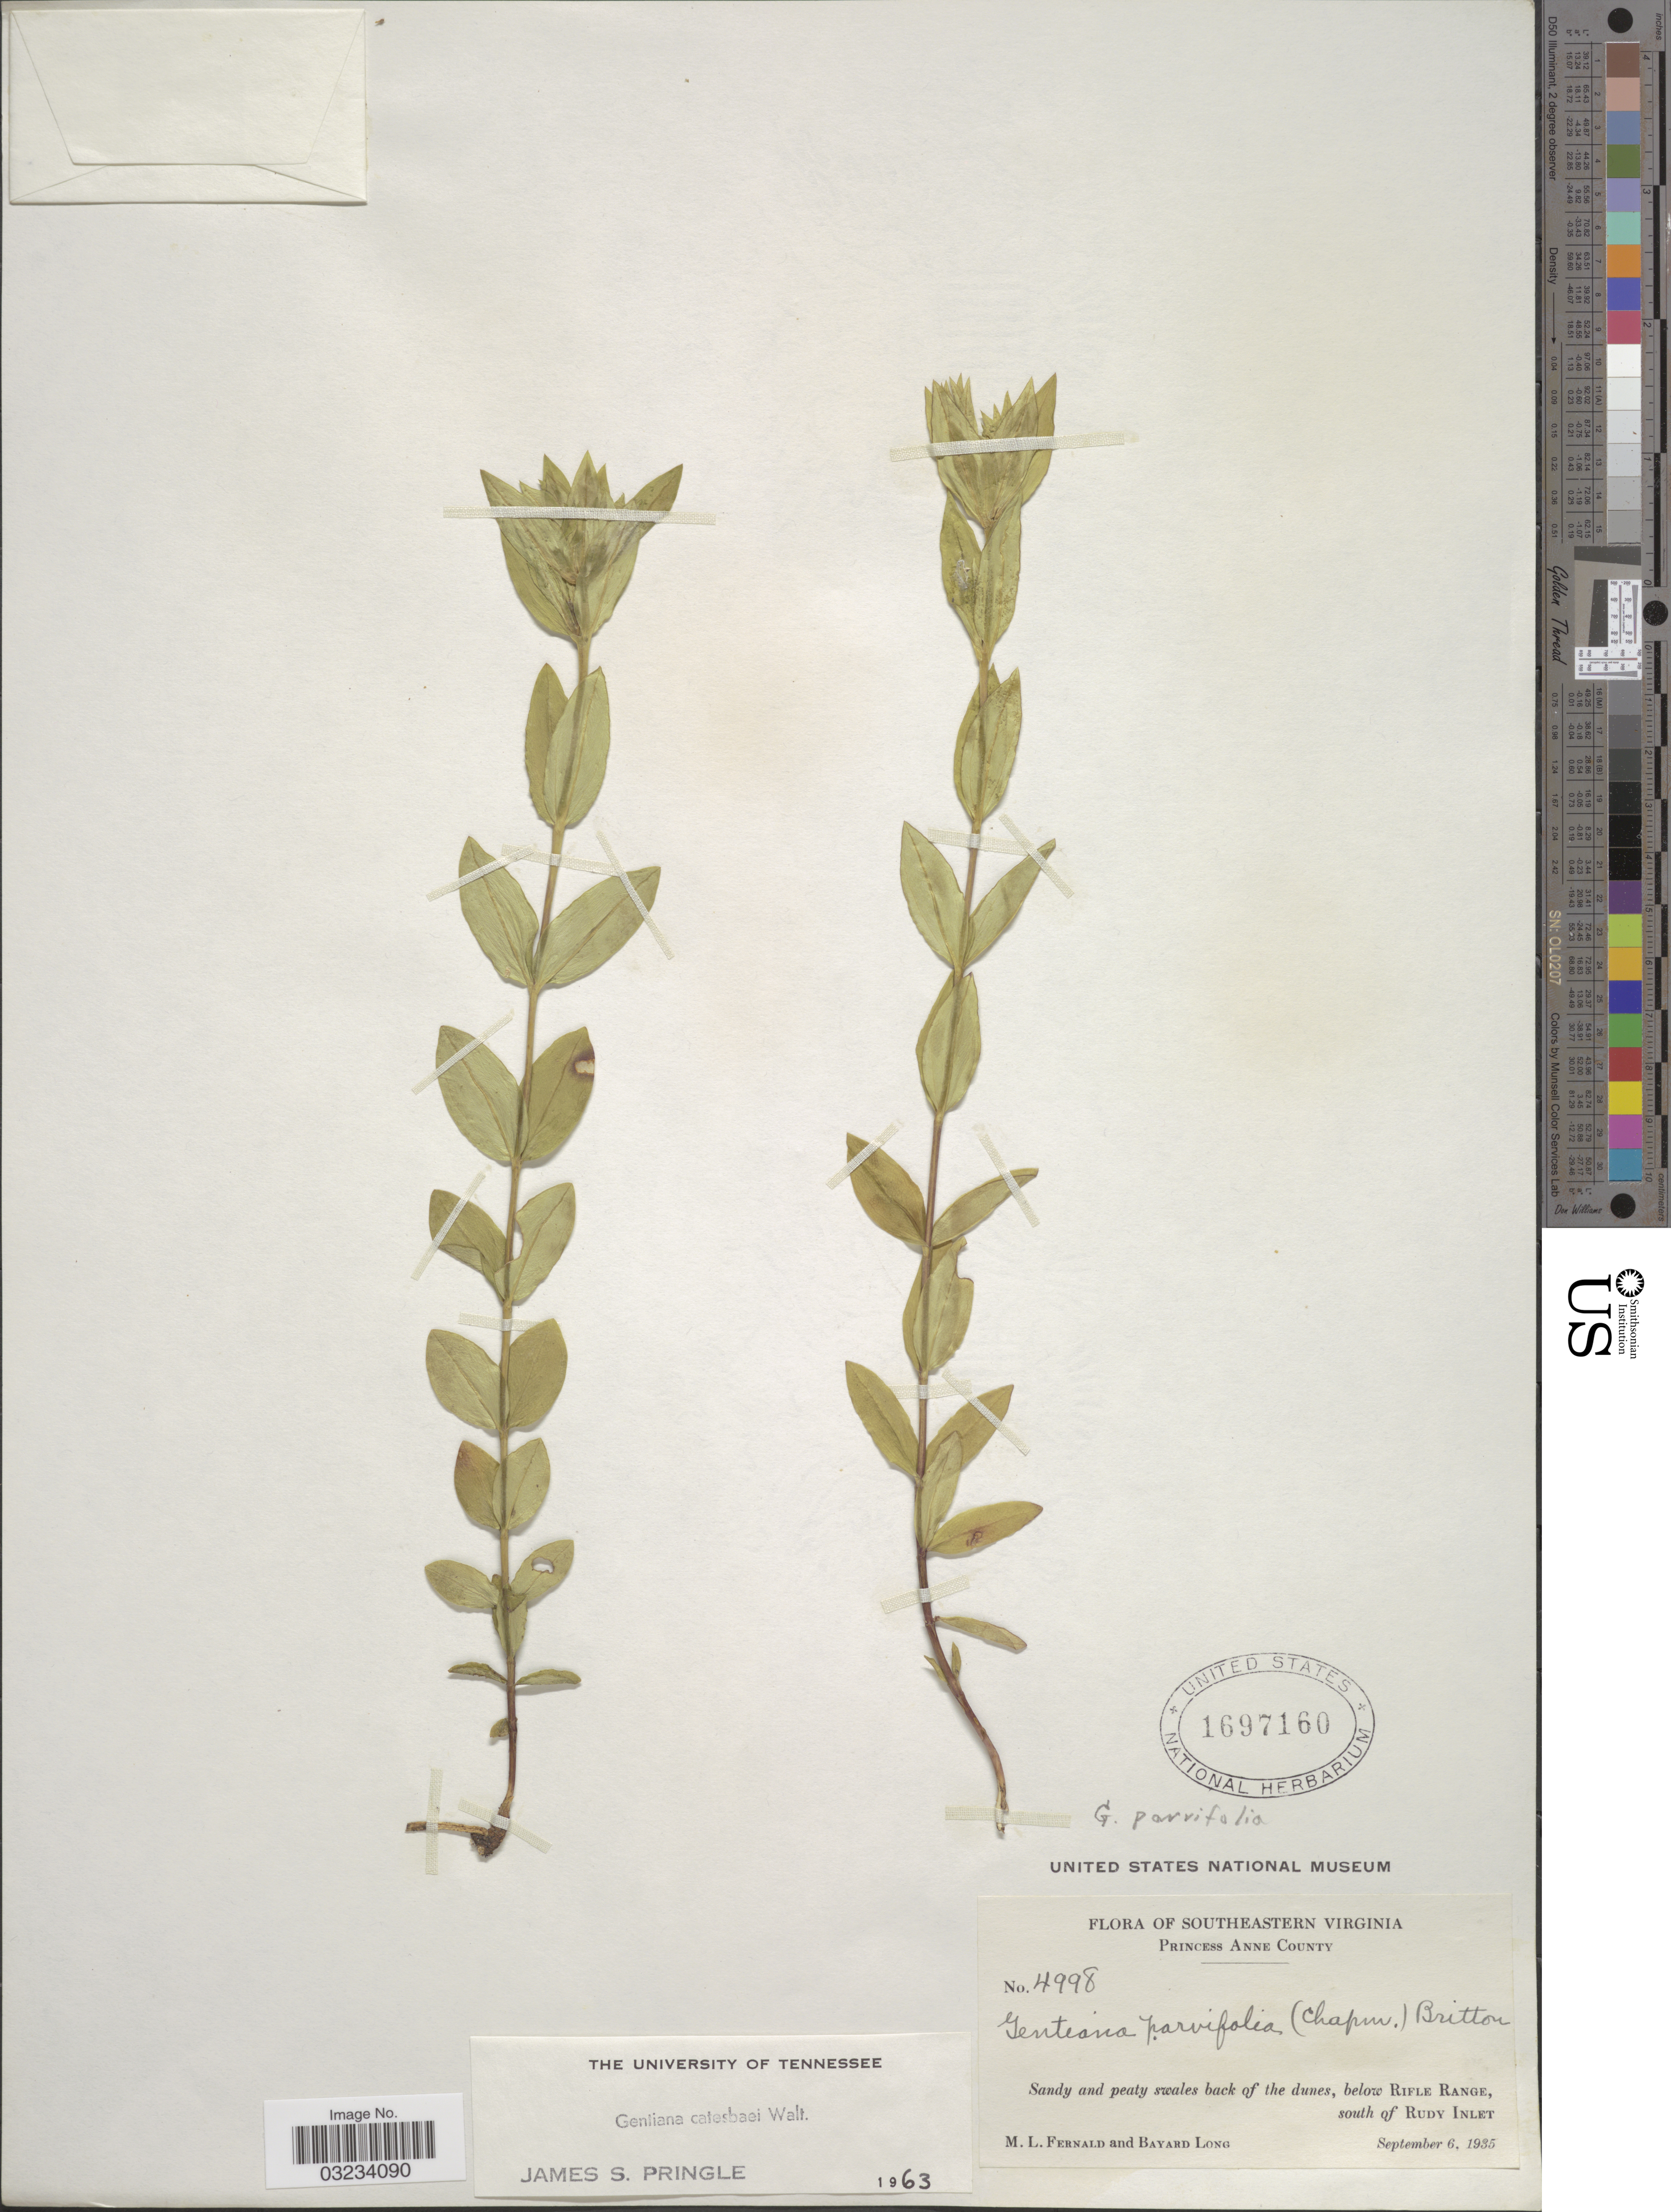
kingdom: Plantae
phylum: Tracheophyta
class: Magnoliopsida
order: Gentianales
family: Gentianaceae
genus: Gentiana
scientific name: Gentiana catesbaei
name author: Walter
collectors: M. L. Fernald & B. Long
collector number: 4998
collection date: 1935-09-06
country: United States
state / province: Virginia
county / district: City of Virginia Beach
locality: Southeastern Virginia, Princess Anne (=historic county name) County, Sandy and peaty swales back of the dunes, below Rifle Range, south of Rudy Inlet.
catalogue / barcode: US 1697160